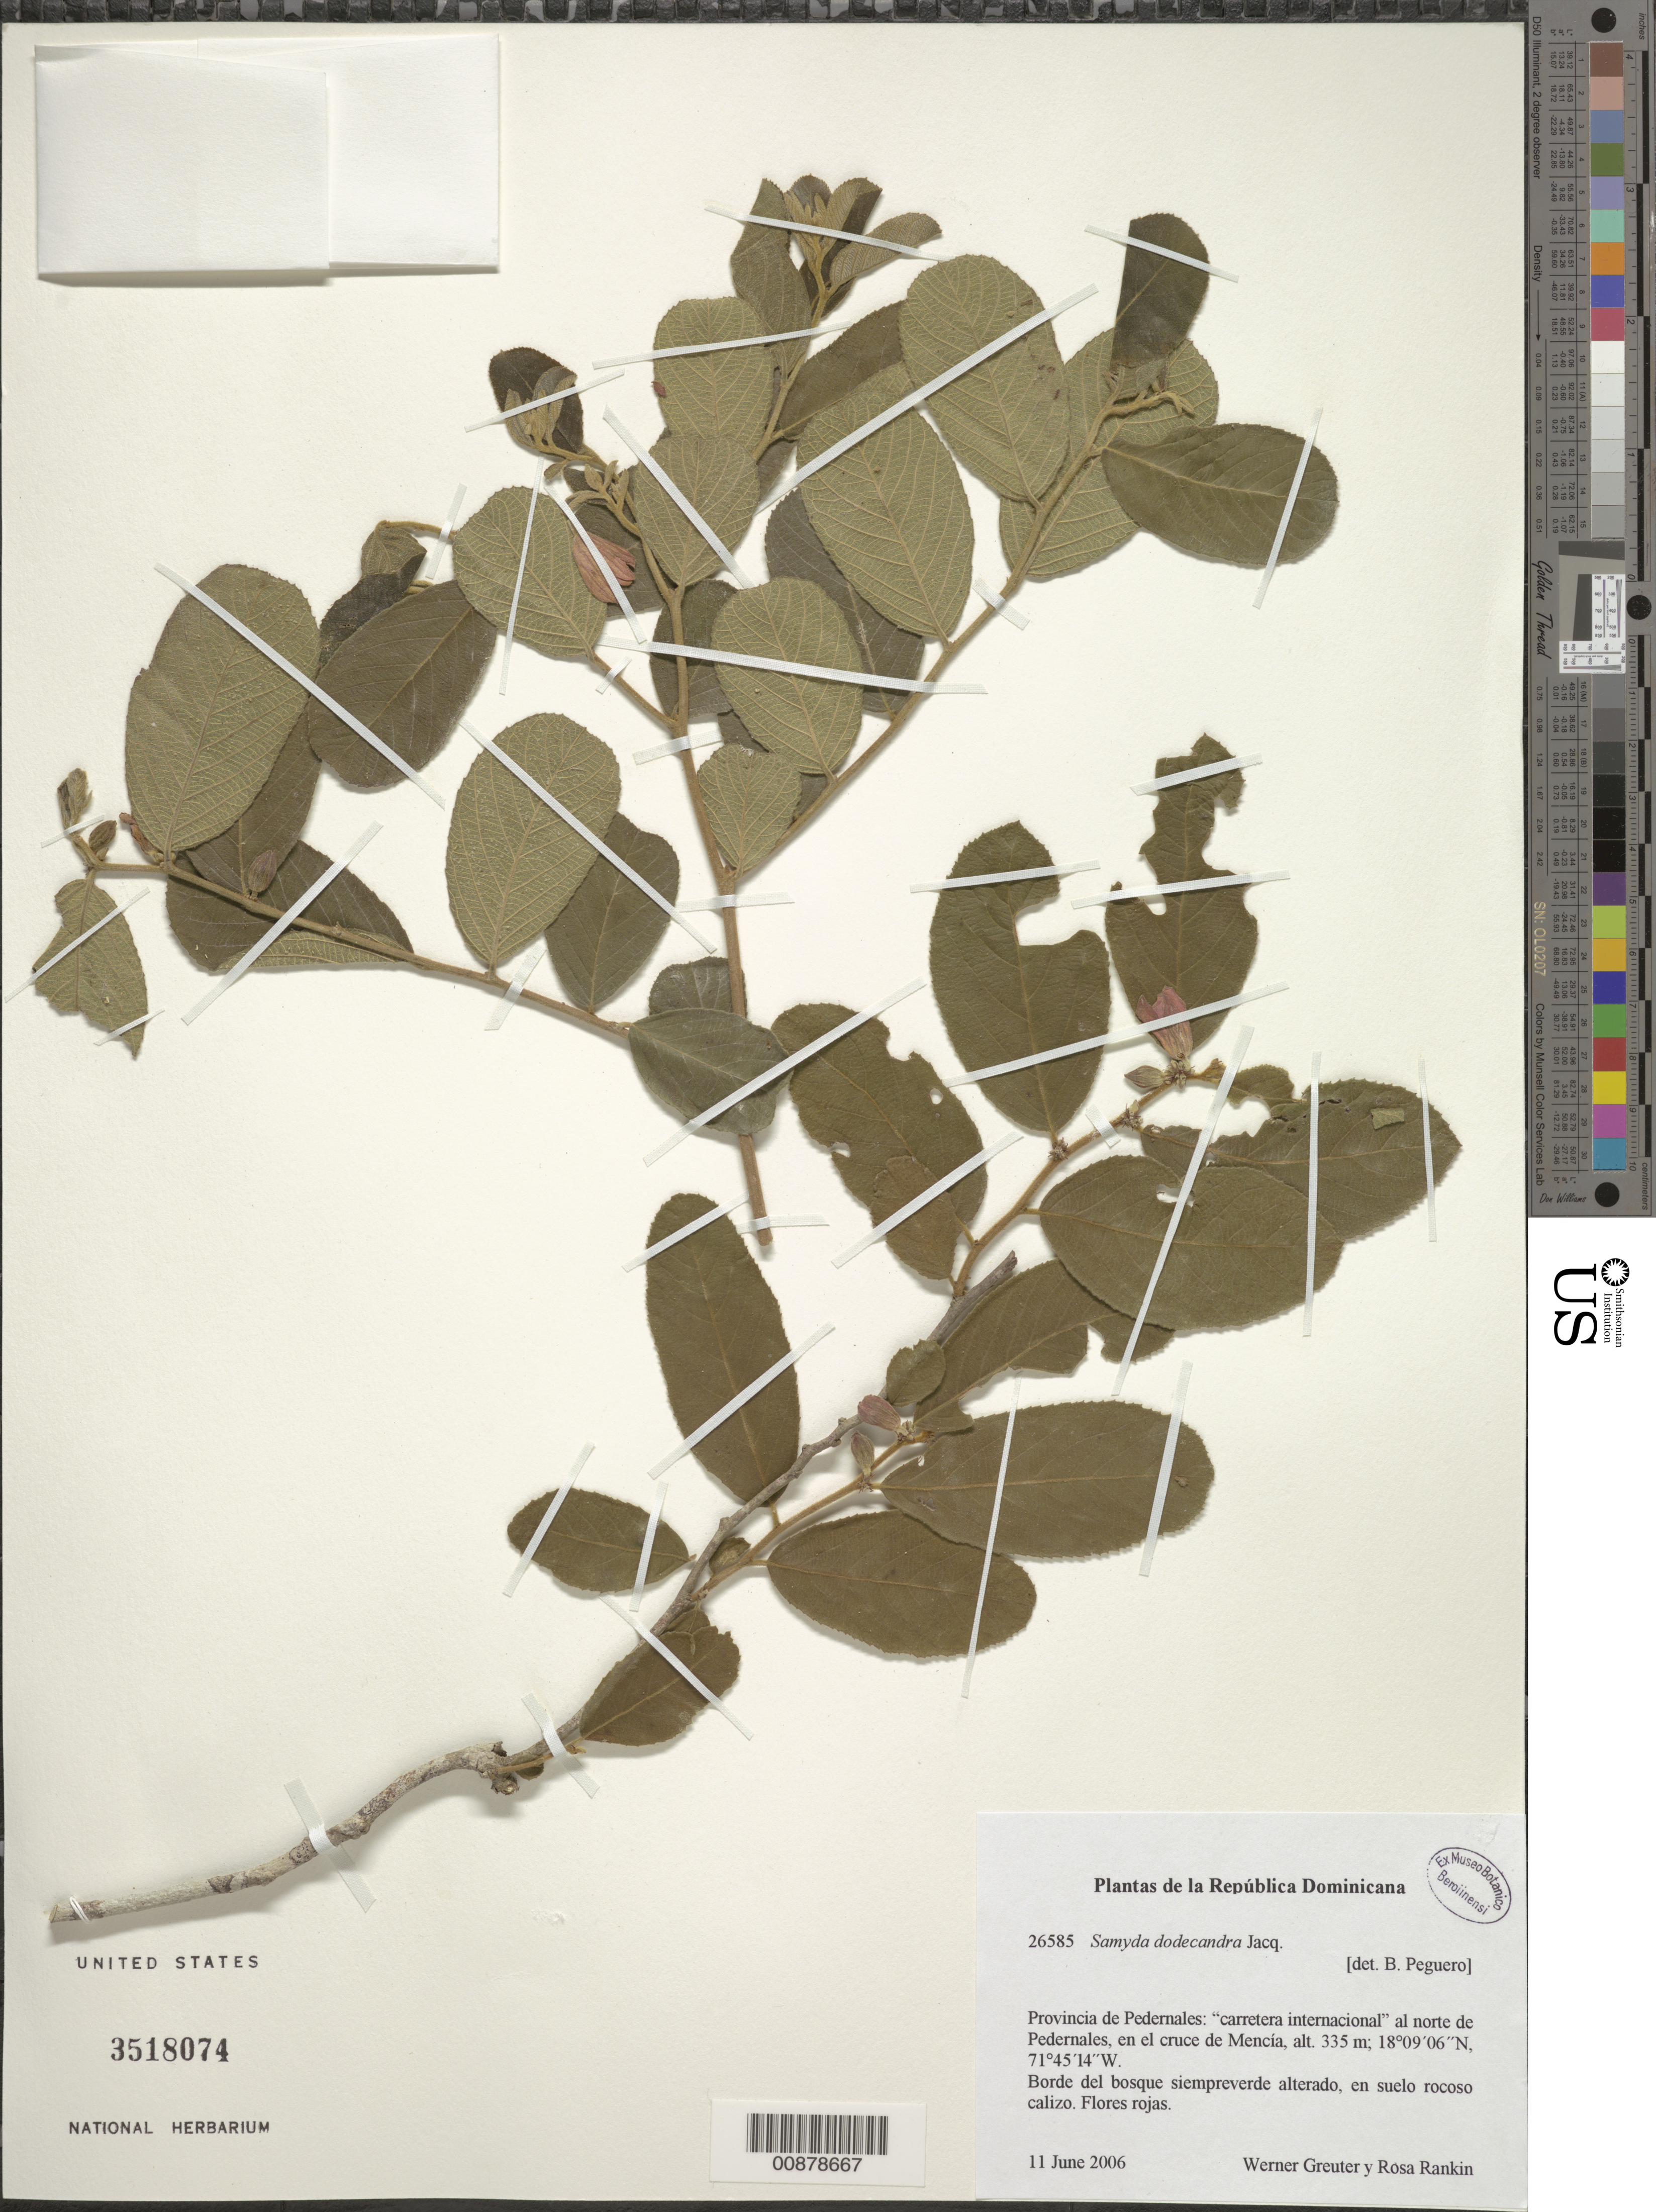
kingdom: Plantae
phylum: Tracheophyta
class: Magnoliopsida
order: Malpighiales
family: Salicaceae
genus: Casearia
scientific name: Casearia dodecandra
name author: (Jacq.) T. Samar. & M.H. Alford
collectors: W. Greuter & R. Rankin Rodriguez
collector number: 26585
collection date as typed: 11 Jun 2006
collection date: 2006-06-11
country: Dominican Republic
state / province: Pedernales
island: Hispaniola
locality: "Carretera internacional" al norte de Pedernales y al sur del cruce de Mencía.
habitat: Bosque siempreverde alterado y borde de la carretera, en suelo rocoso calizo.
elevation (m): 335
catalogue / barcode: US 3518074